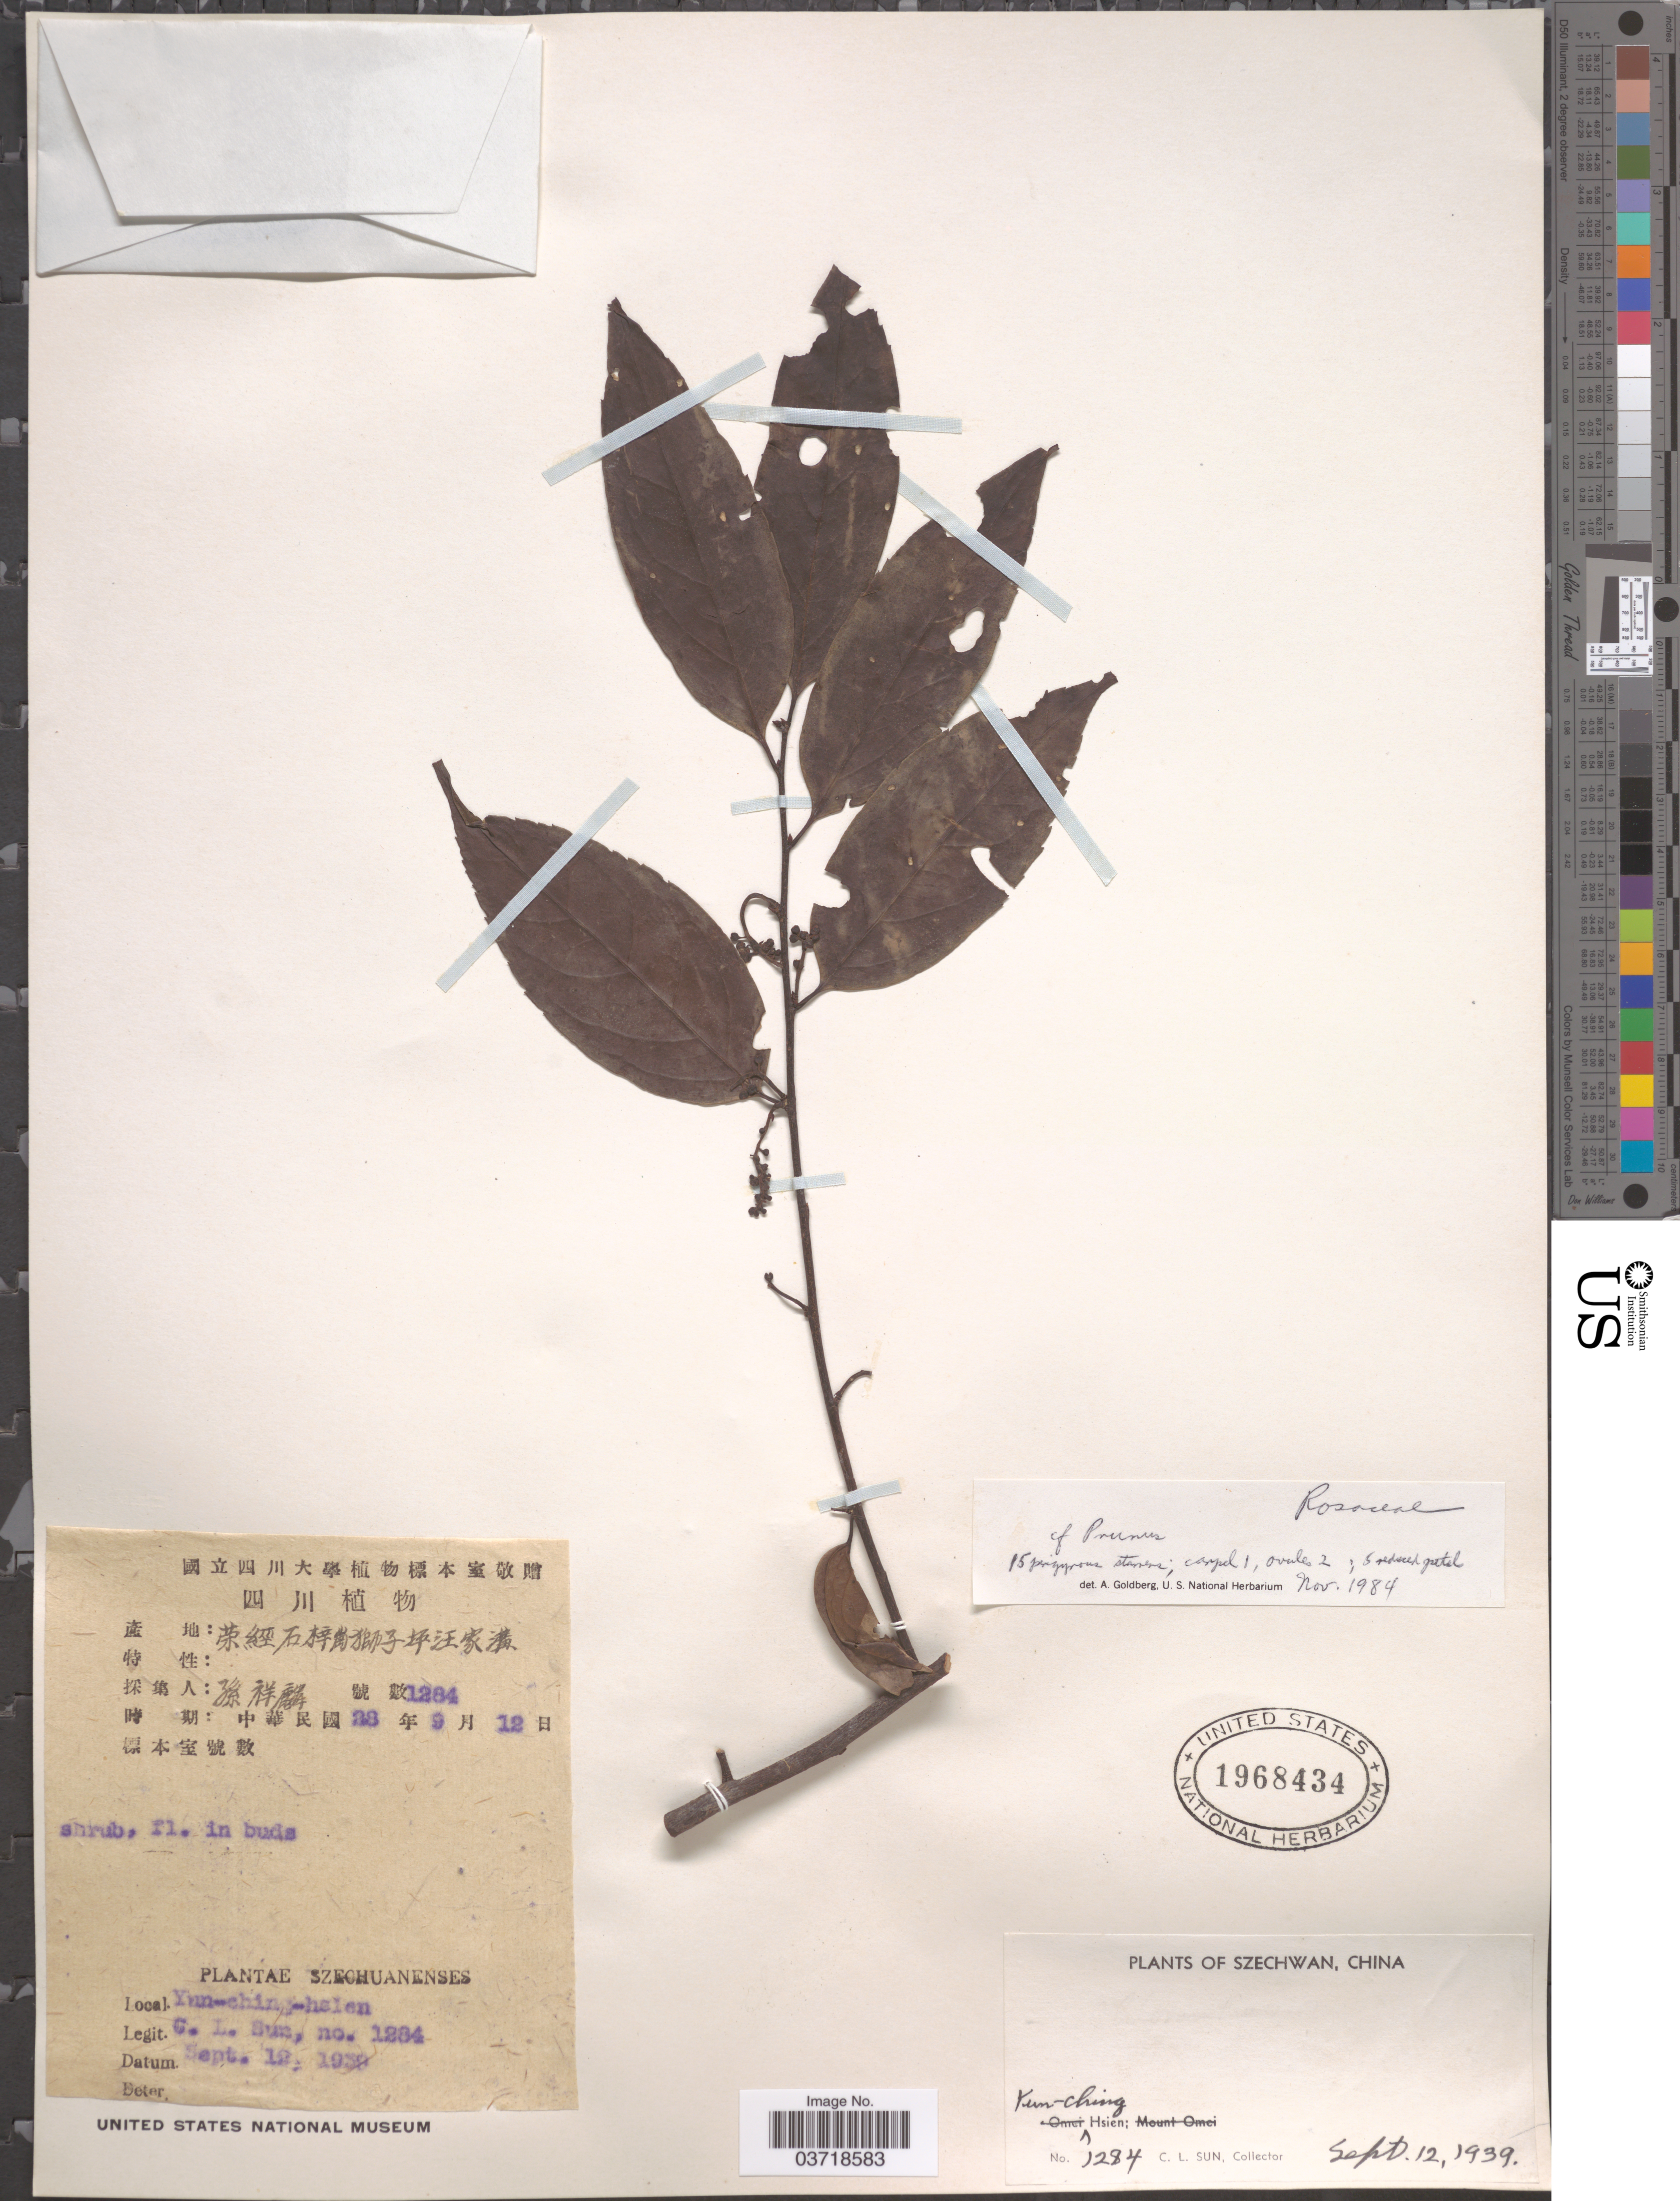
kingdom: Plantae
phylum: Tracheophyta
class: Magnoliopsida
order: Rosales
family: Rosaceae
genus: Prunus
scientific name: Prunus sp.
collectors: C. Sun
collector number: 1284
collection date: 1939-09-12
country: China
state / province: Sichuan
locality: Szechwan. Yun-ching Hsien.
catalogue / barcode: US 1968434